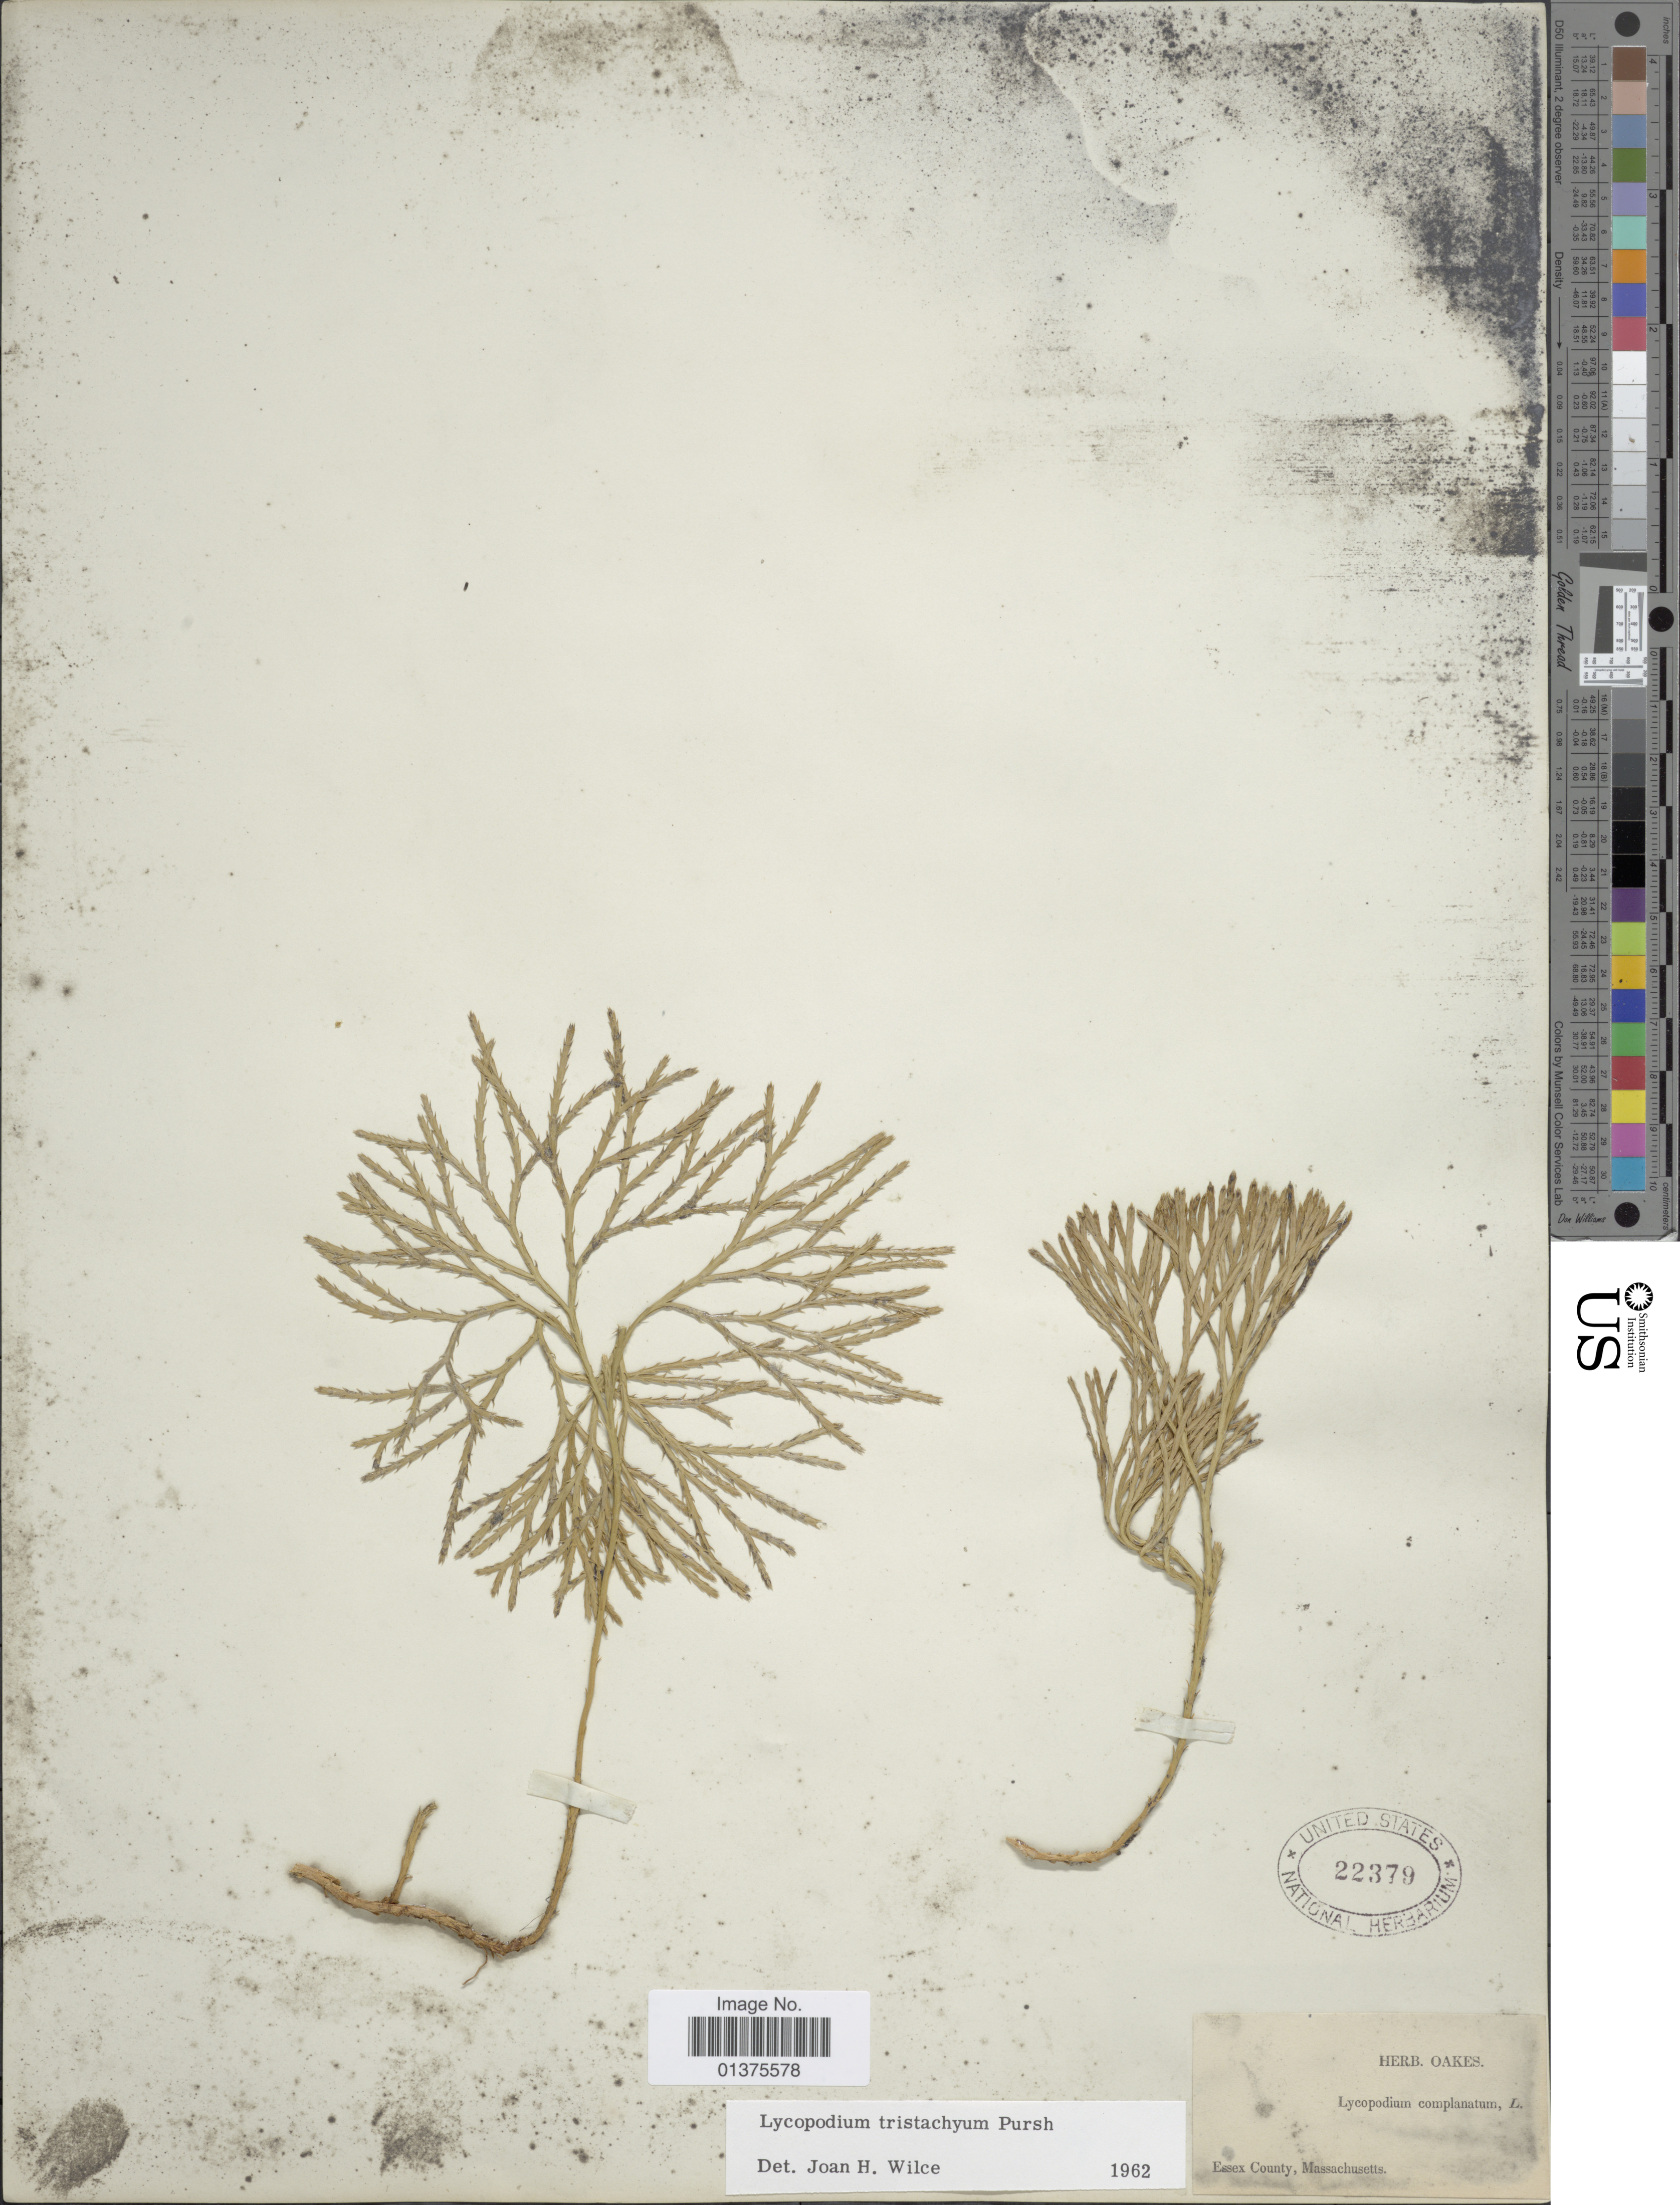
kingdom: Plantae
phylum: Tracheophyta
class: Lycopodiopsida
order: Lycopodiales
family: Lycopodiaceae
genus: Diphasiastrum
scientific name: Diphasiastrum tristachyum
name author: (Pursh) Holub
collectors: ex herb. Oakes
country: United States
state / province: Massachusetts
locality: Essex County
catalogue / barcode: US 22379